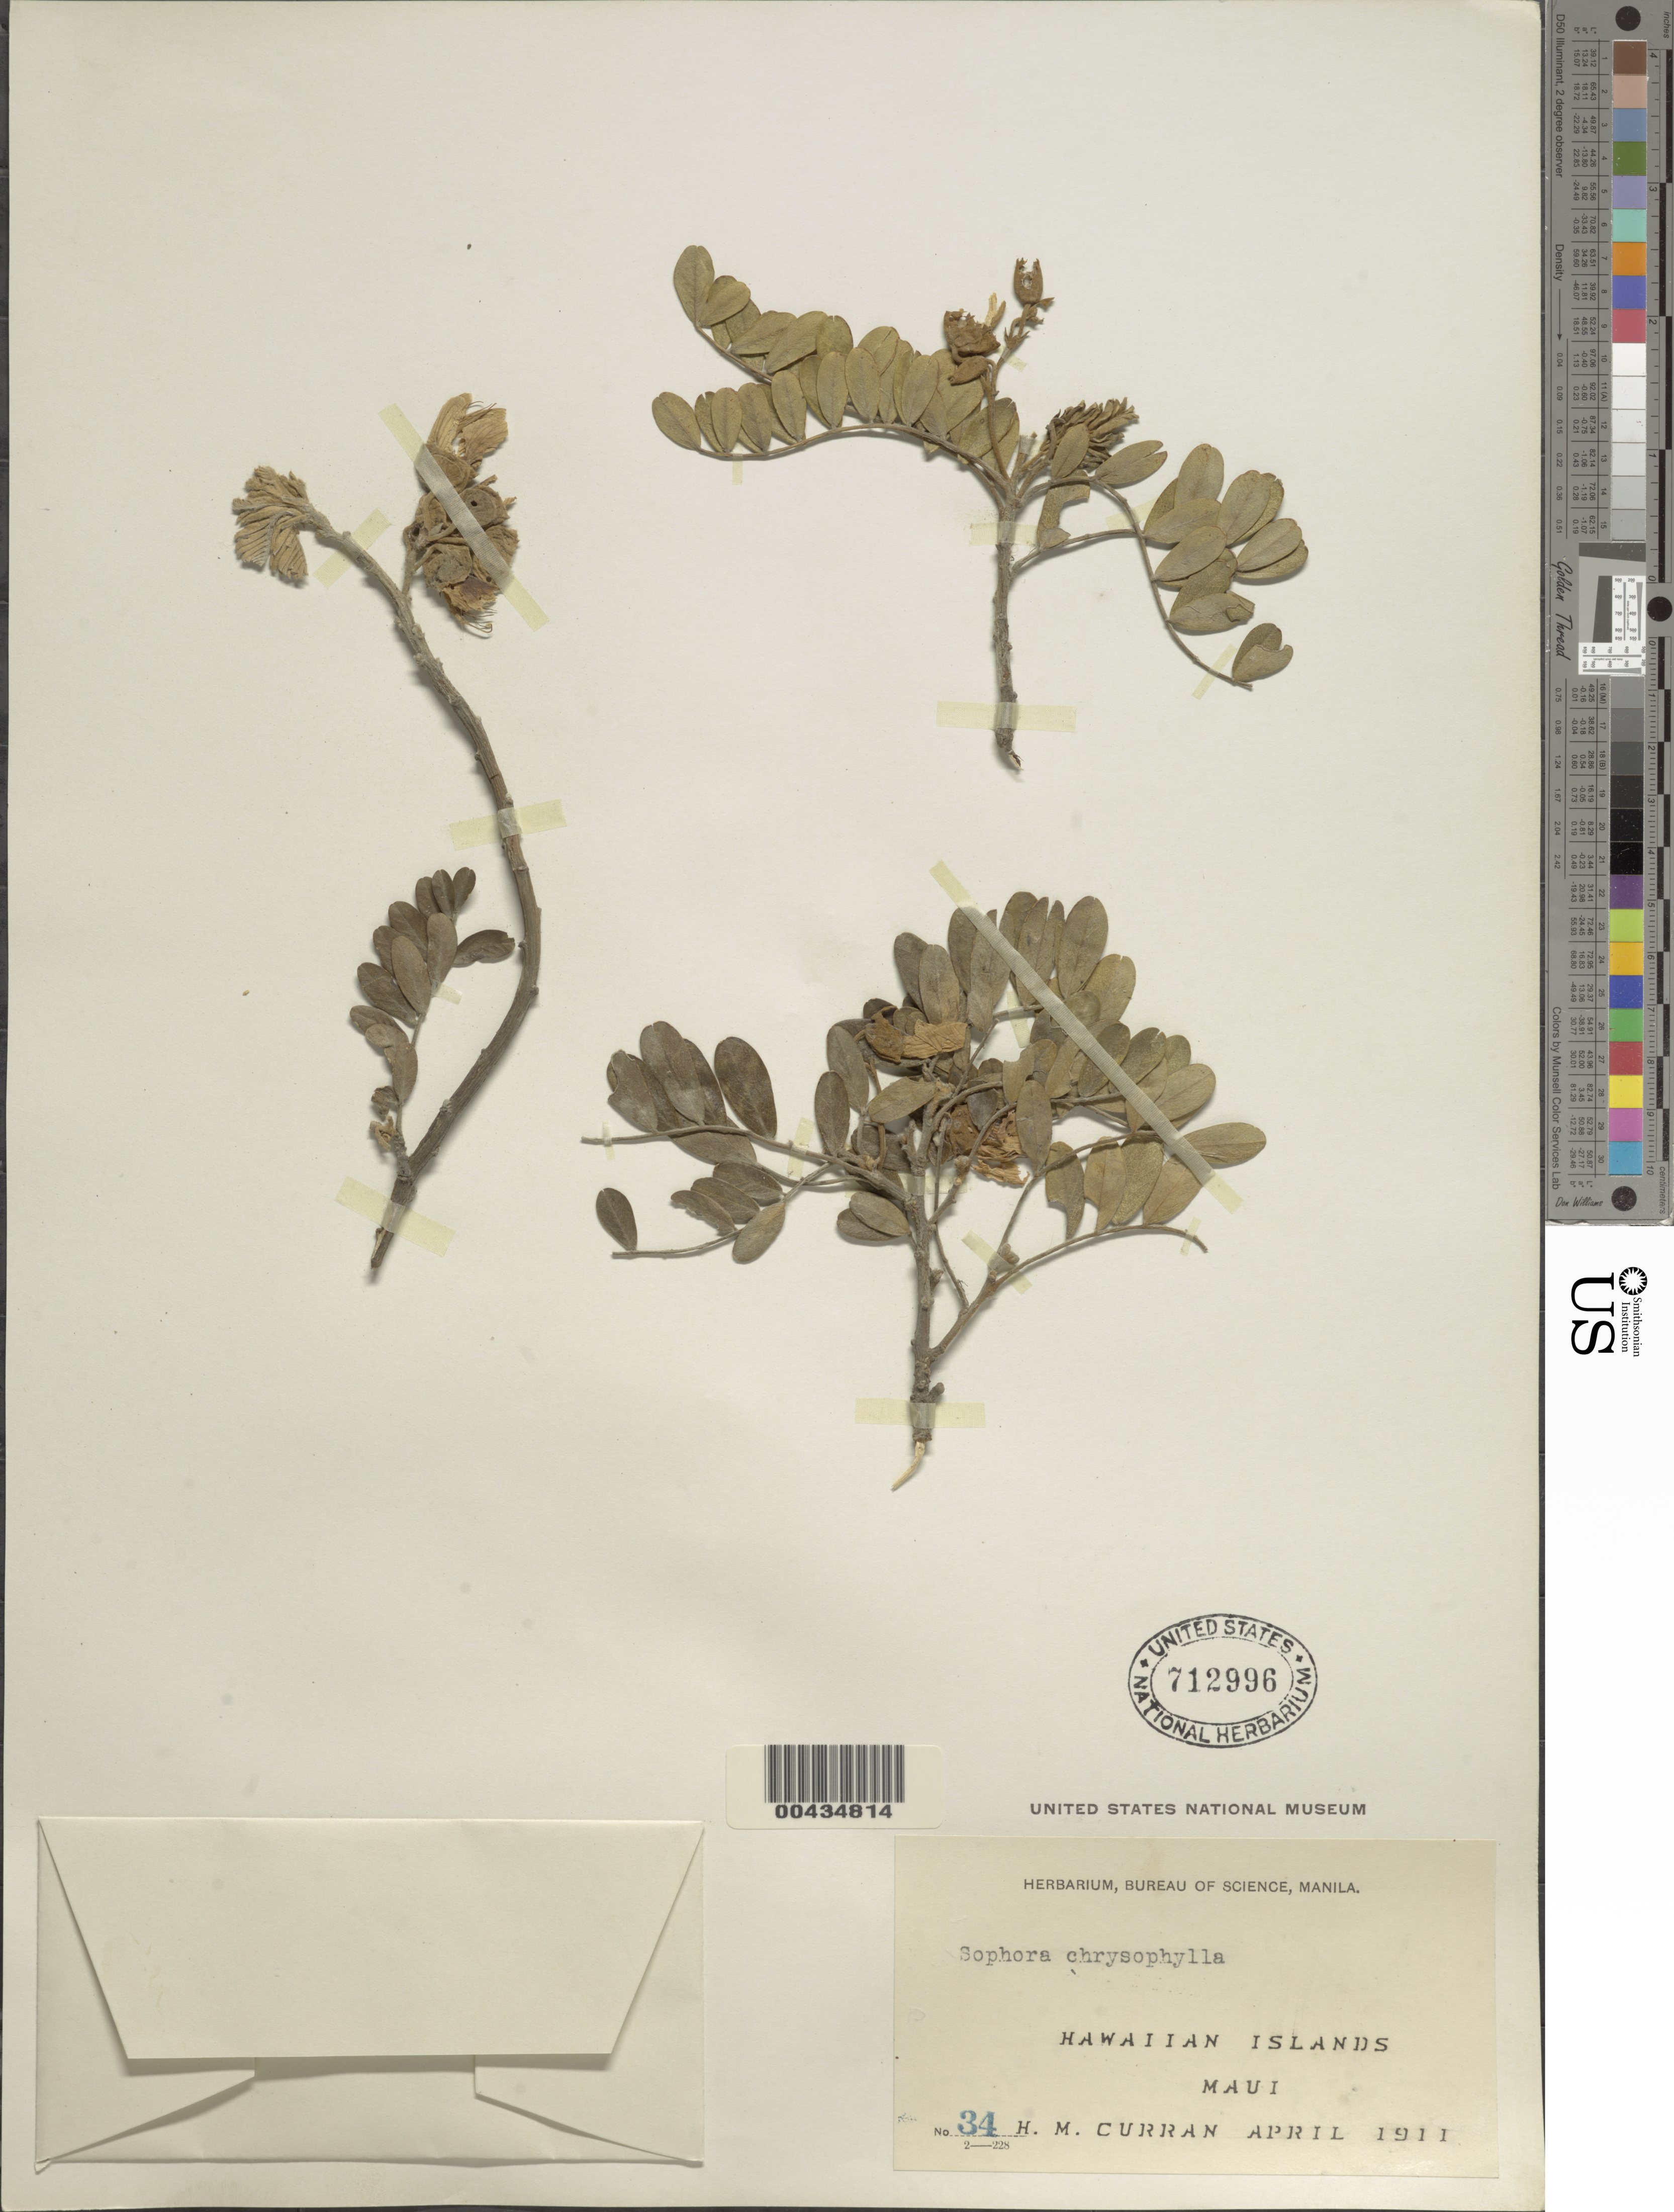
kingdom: Plantae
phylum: Tracheophyta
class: Magnoliopsida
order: Fabales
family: Fabaceae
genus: Sophora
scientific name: Sophora chrysophylla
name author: (Salisb.) Seem.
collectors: H. M. Curran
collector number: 34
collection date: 1911-04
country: United States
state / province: Hawaii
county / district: Maui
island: Maui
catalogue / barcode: US 712996